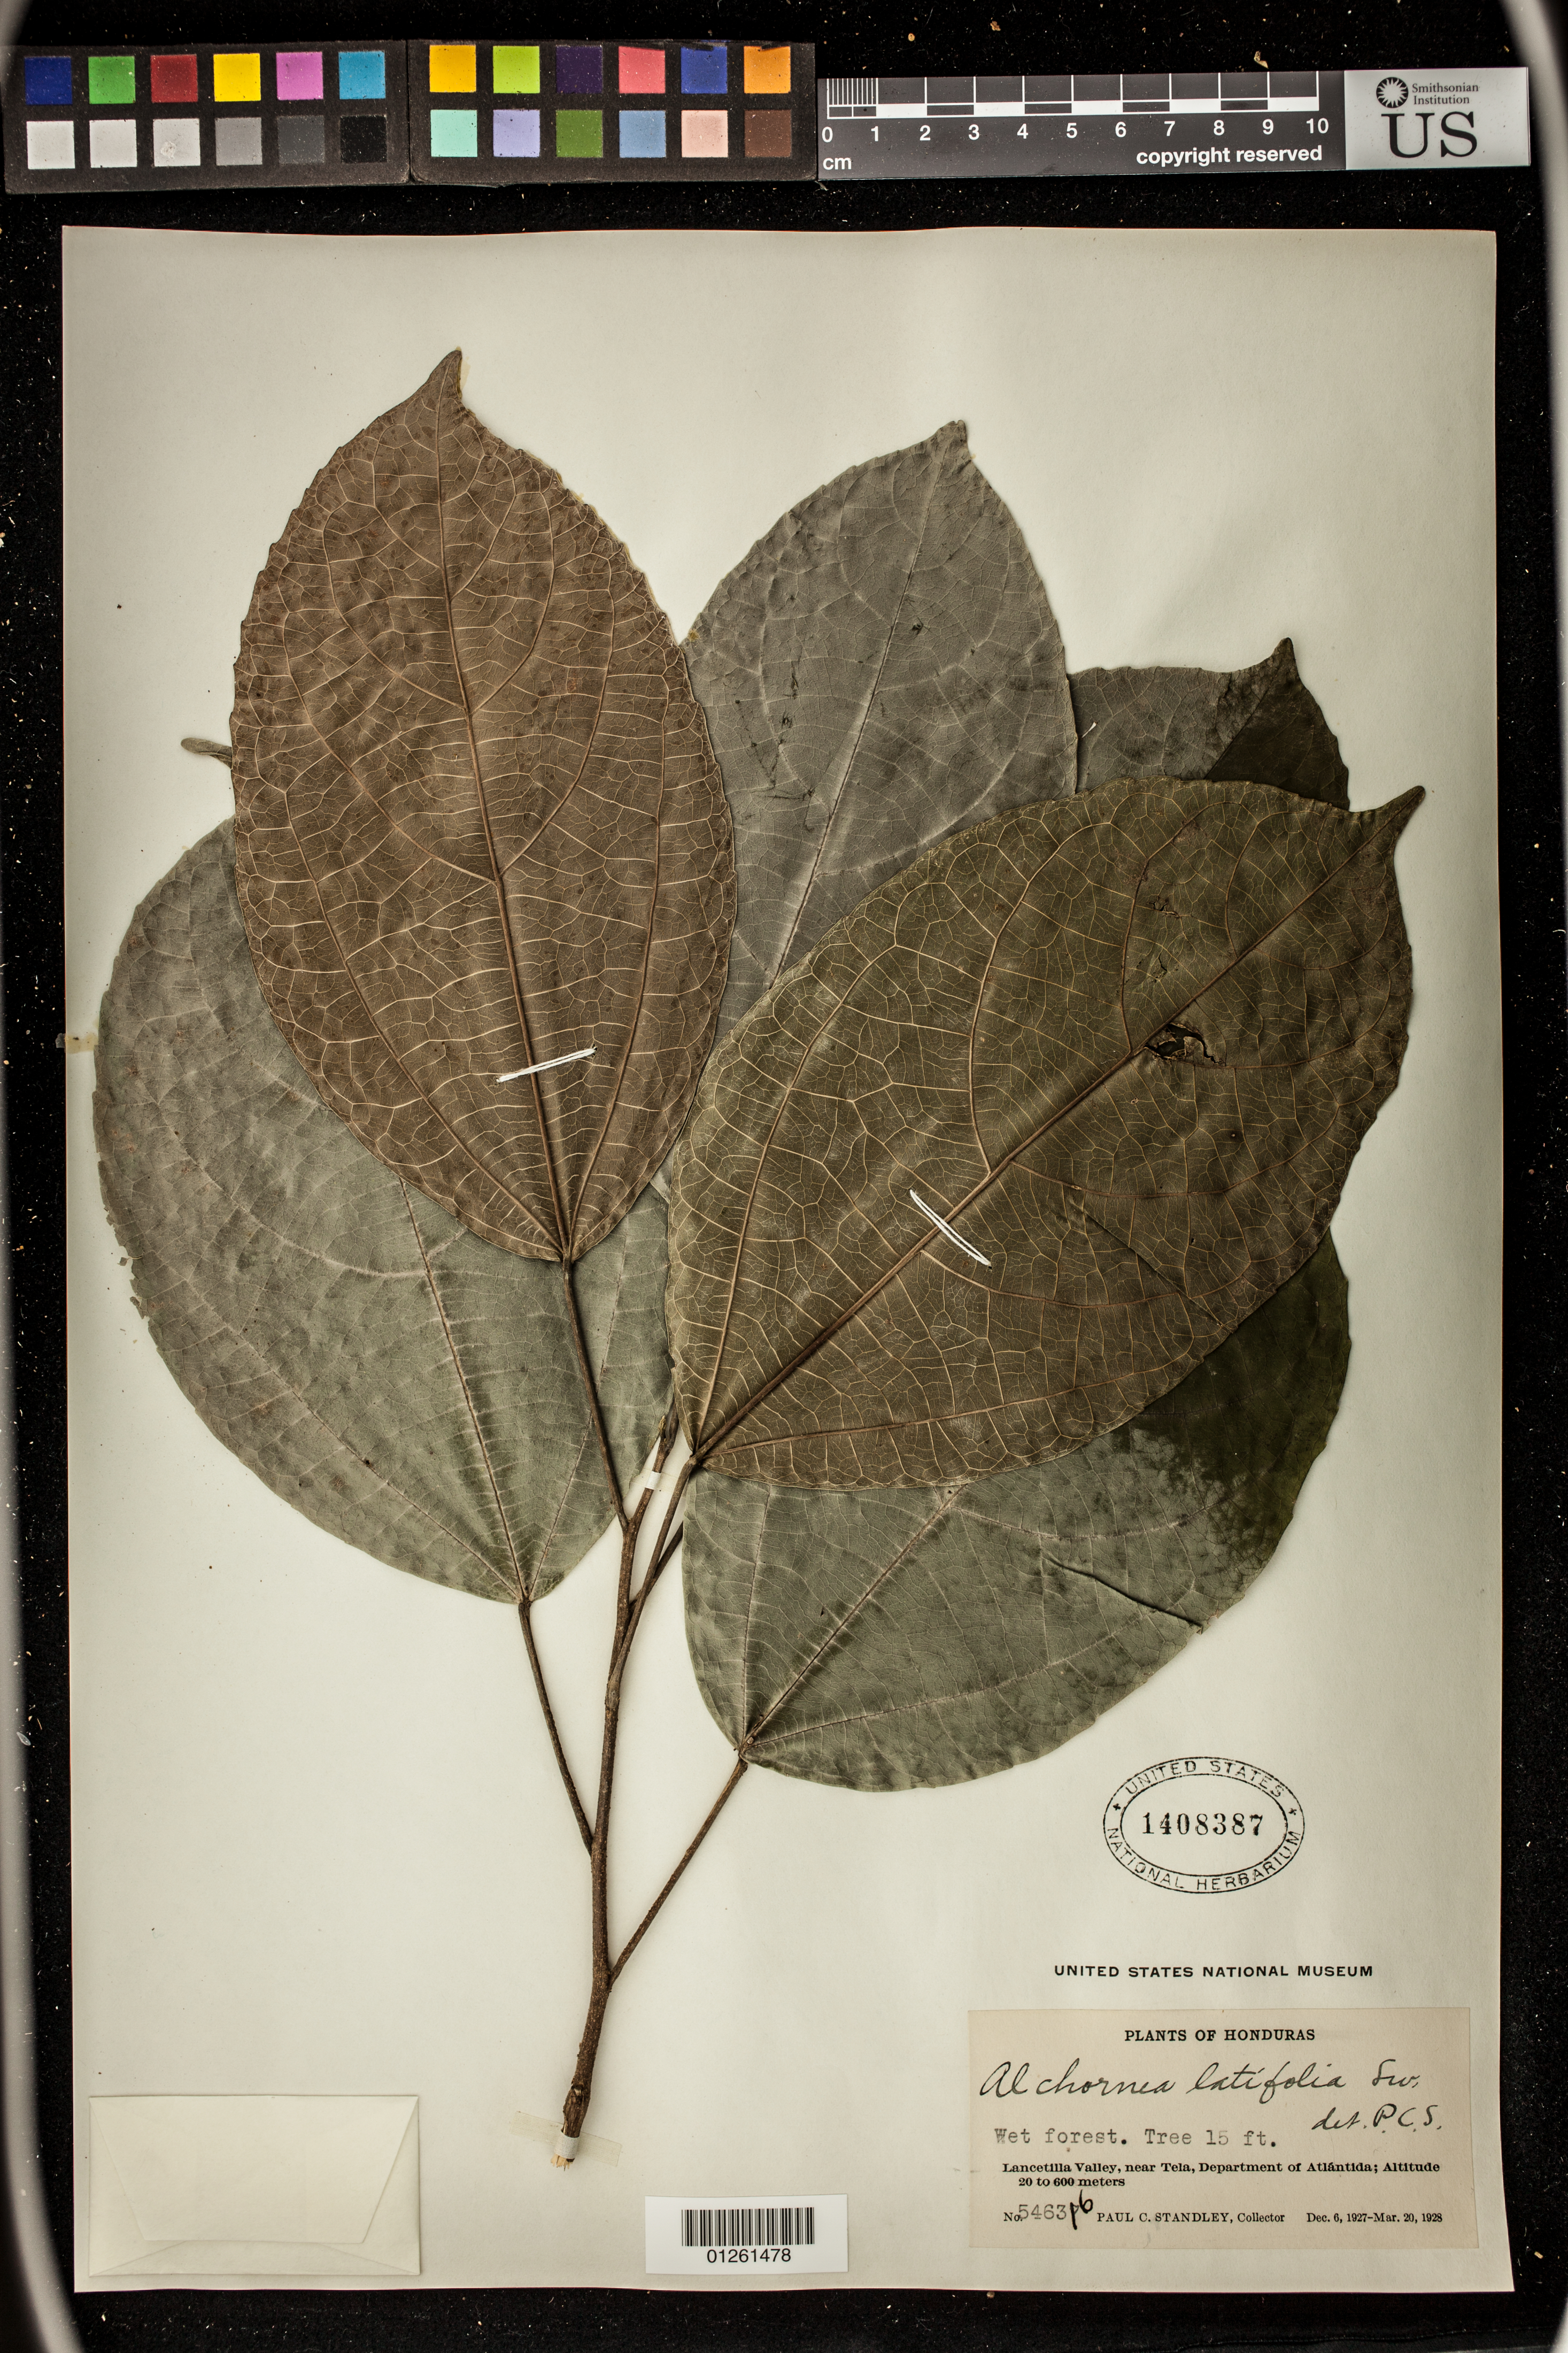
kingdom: Plantae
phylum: Tracheophyta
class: Magnoliopsida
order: Malpighiales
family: Euphorbiaceae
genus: Alchornea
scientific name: Alchornea latifolia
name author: Sw.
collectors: P. C. Standley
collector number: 546316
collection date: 1927-12-06/1928-03-20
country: Honduras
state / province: Atlántida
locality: Lancetilla Valley, near Tela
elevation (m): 20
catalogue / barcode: US 1408387